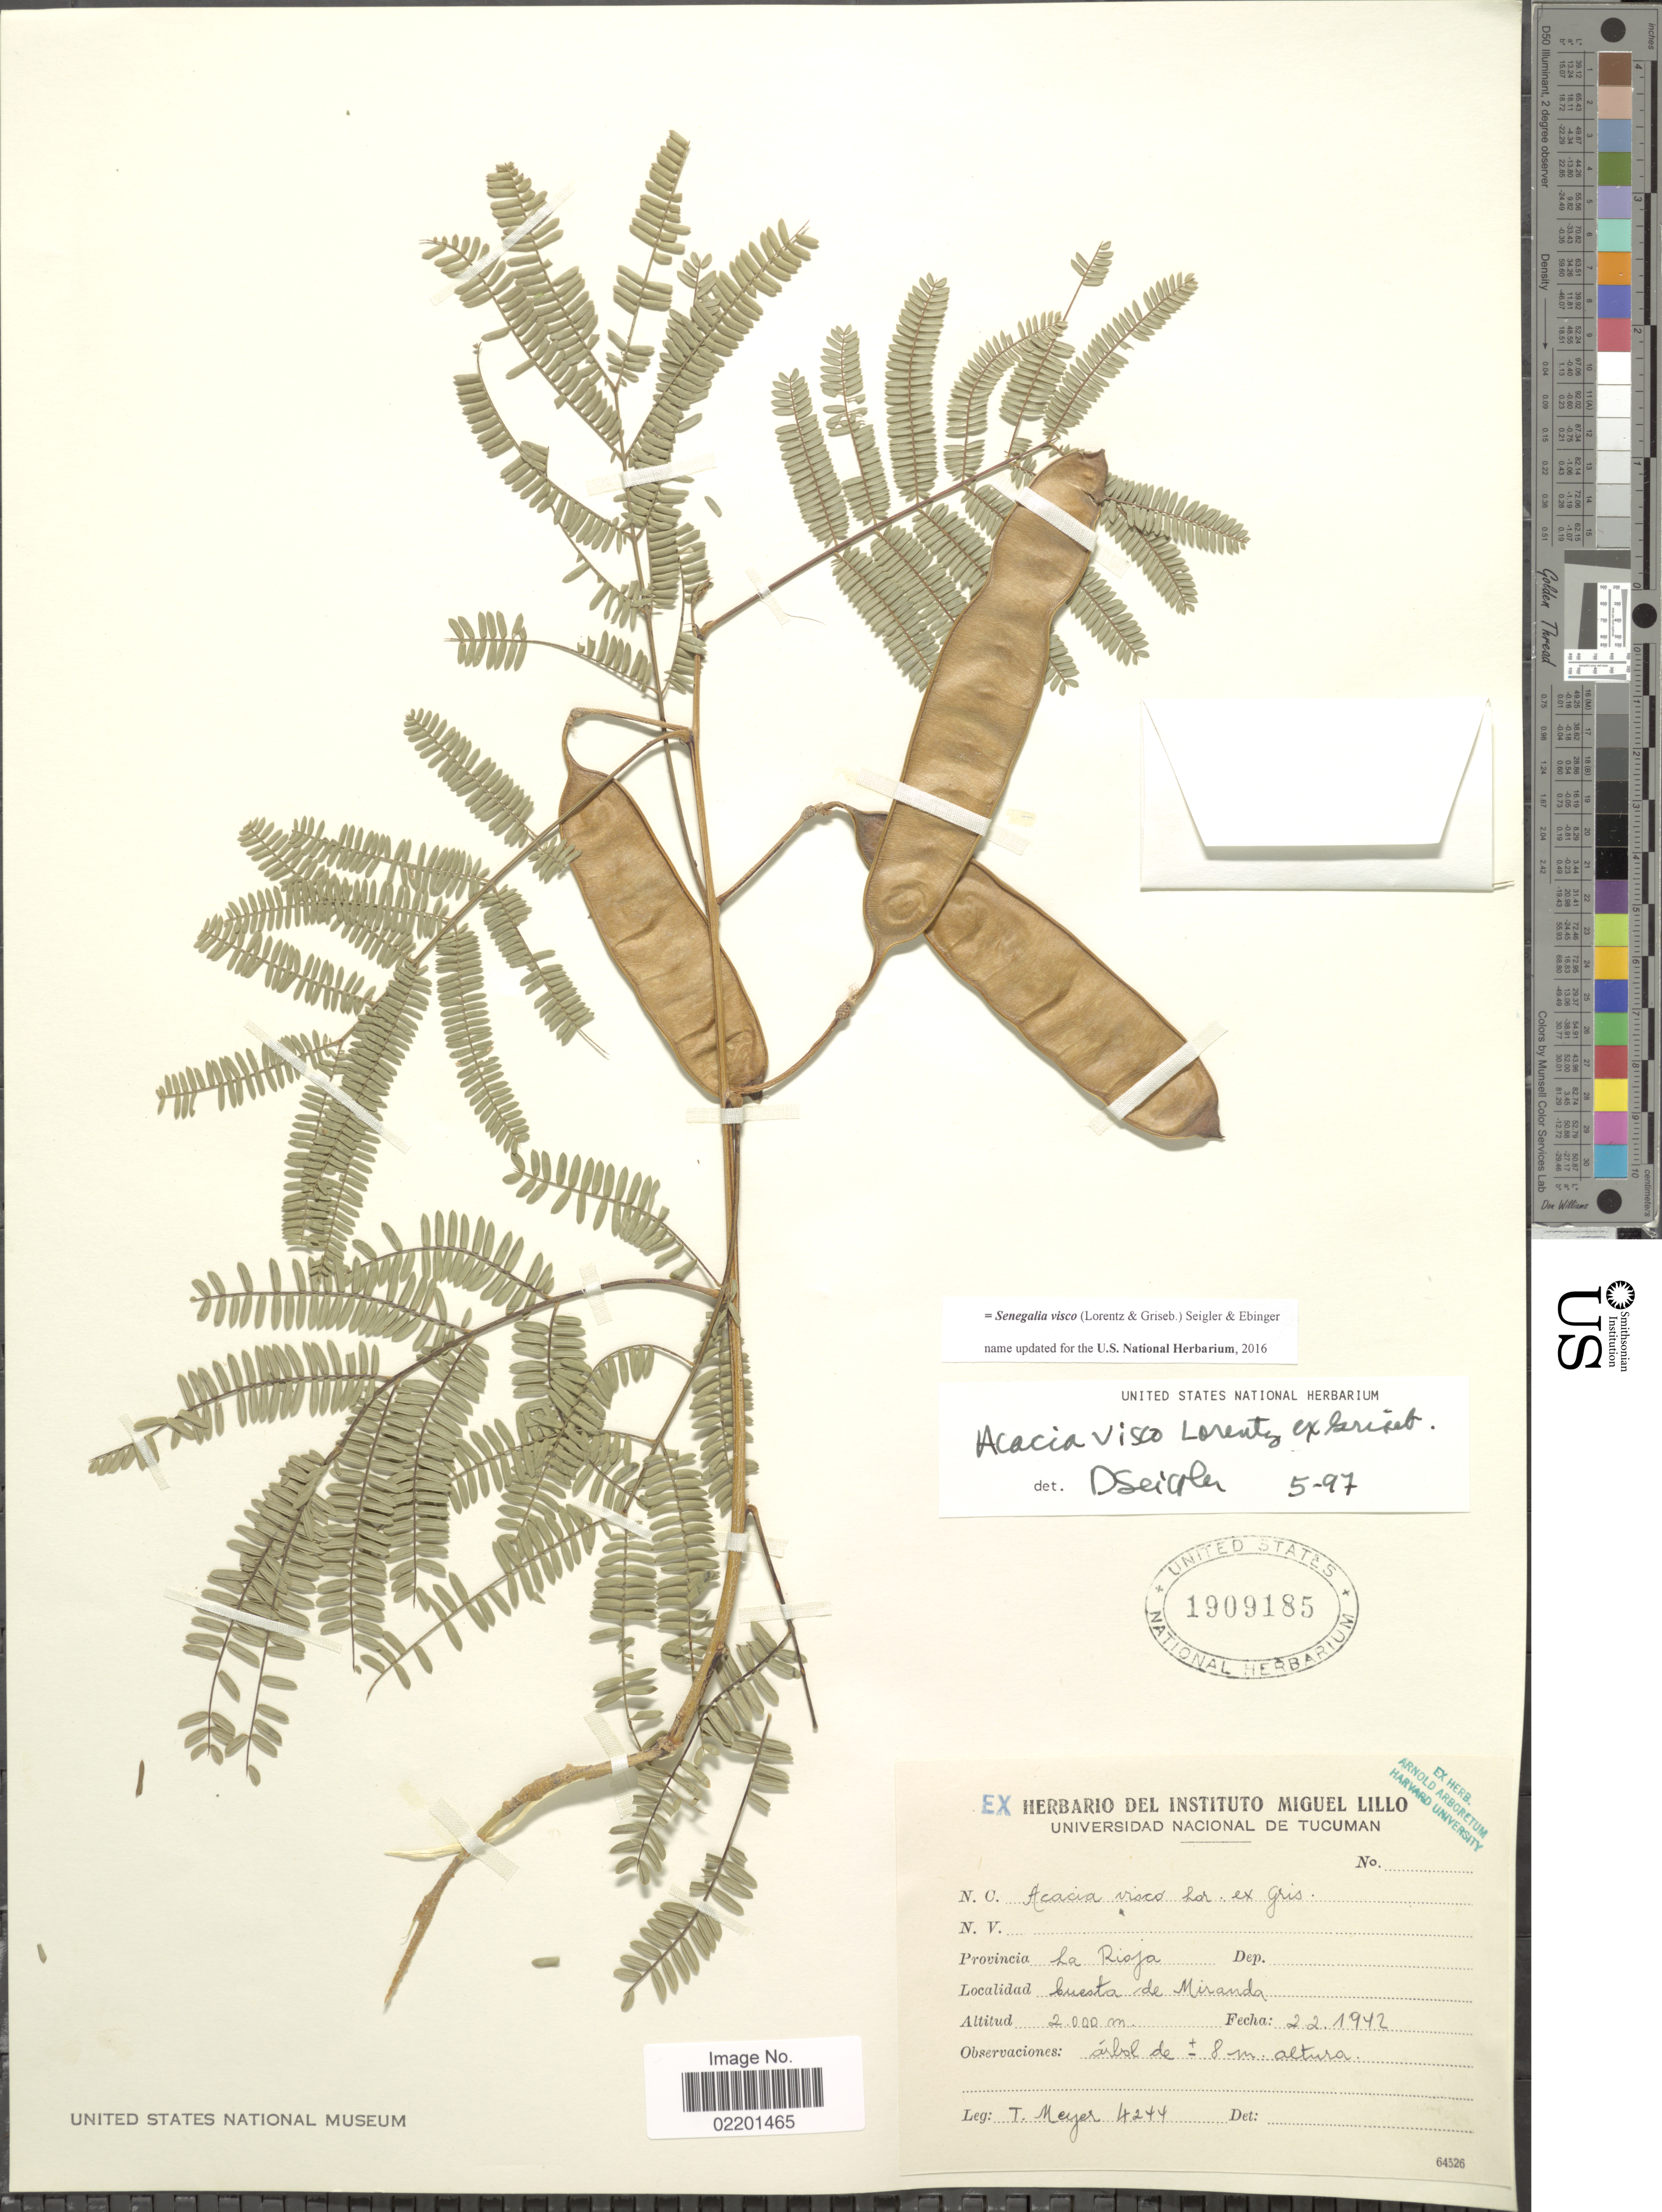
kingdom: Plantae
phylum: Tracheophyta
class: Magnoliopsida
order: Fabales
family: Fabaceae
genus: Parasenegalia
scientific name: Parasenegalia visco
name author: (Lorentz ex Griseb.) Seigler & Ebinger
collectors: T. Meyer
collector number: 4244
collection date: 1942-02-02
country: Argentina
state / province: La Rioja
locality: Provincia La Rioja, Cuesta de Miranda.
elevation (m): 2000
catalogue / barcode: US 1909185